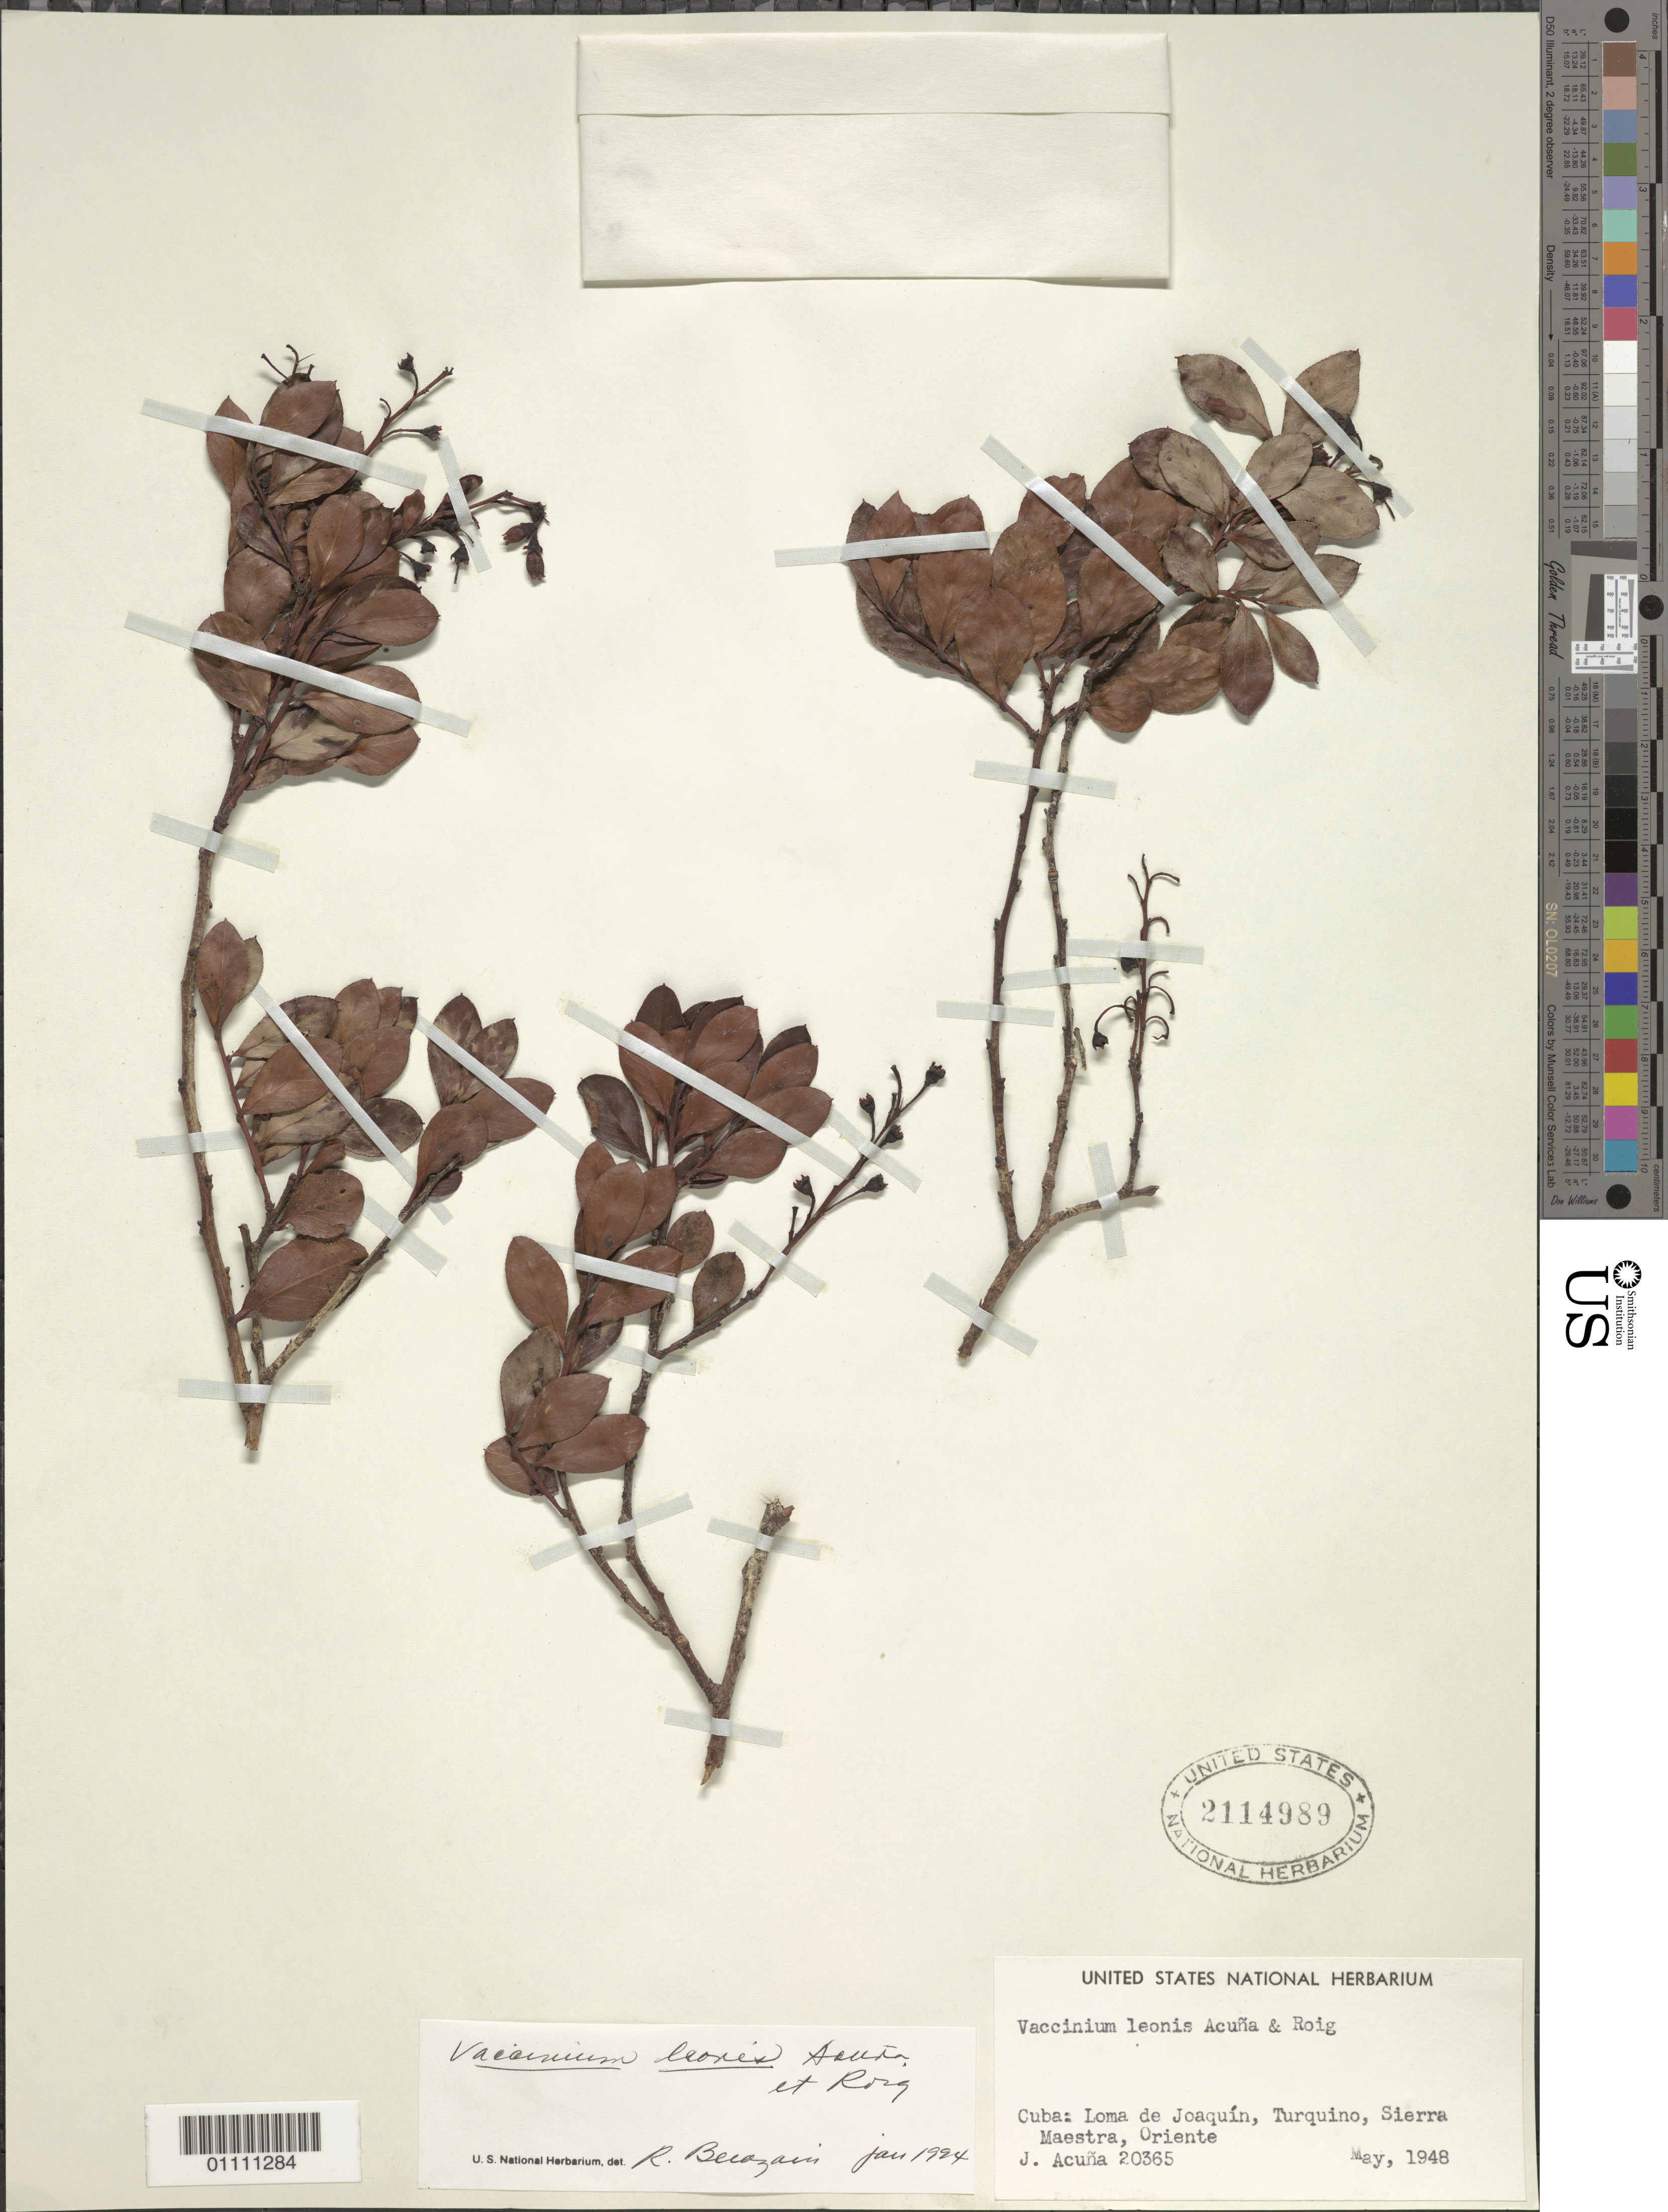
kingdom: Plantae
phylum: Tracheophyta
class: Magnoliopsida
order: Ericales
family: Ericaceae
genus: Vaccinium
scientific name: Vaccinium leonis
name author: Acuña & Roíg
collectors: J. Acuña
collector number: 20365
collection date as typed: May 1948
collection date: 1948-05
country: Cuba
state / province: Oriente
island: Cuba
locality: Loma de Joaquin, Turquino, Sierra Maestra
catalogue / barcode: US 2114989